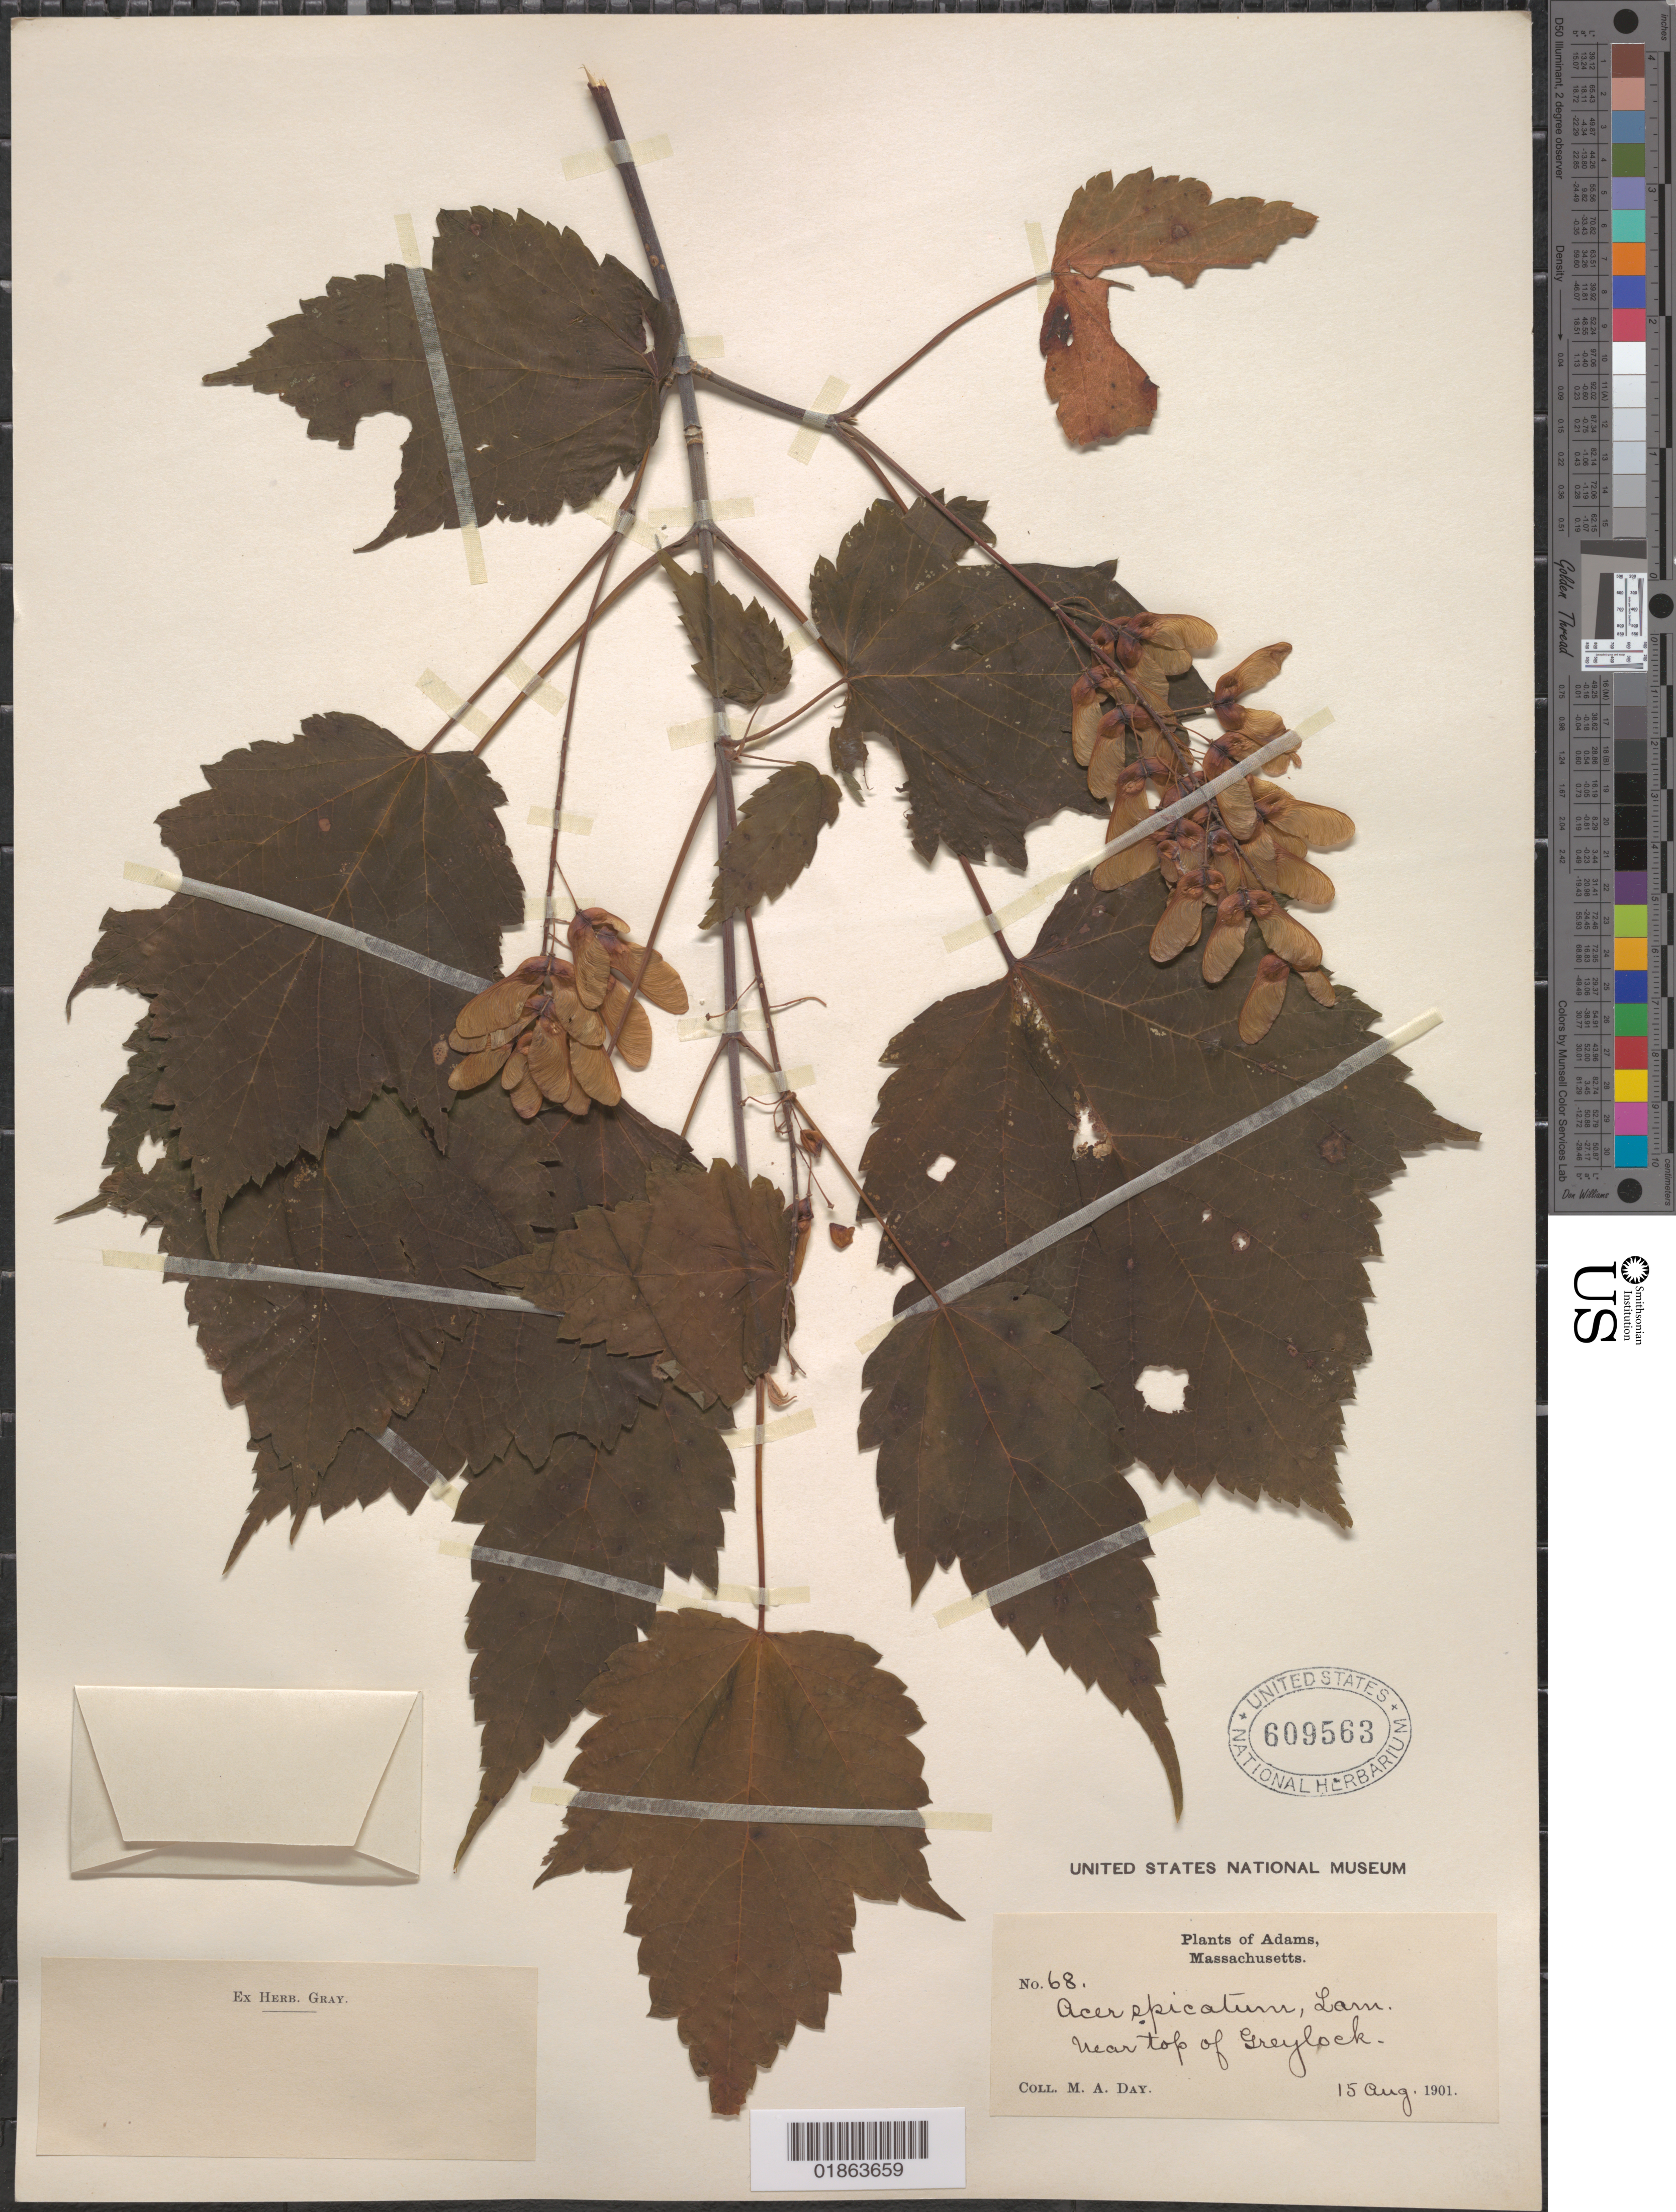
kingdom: Plantae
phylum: Tracheophyta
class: Magnoliopsida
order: Sapindales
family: Sapindaceae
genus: Acer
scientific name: Acer spicatum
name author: Lam.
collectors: M. Day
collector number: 68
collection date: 1901-08-15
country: United States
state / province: Massachusetts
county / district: Berkshire County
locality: Adams, near top of Greylock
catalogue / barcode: US 609563